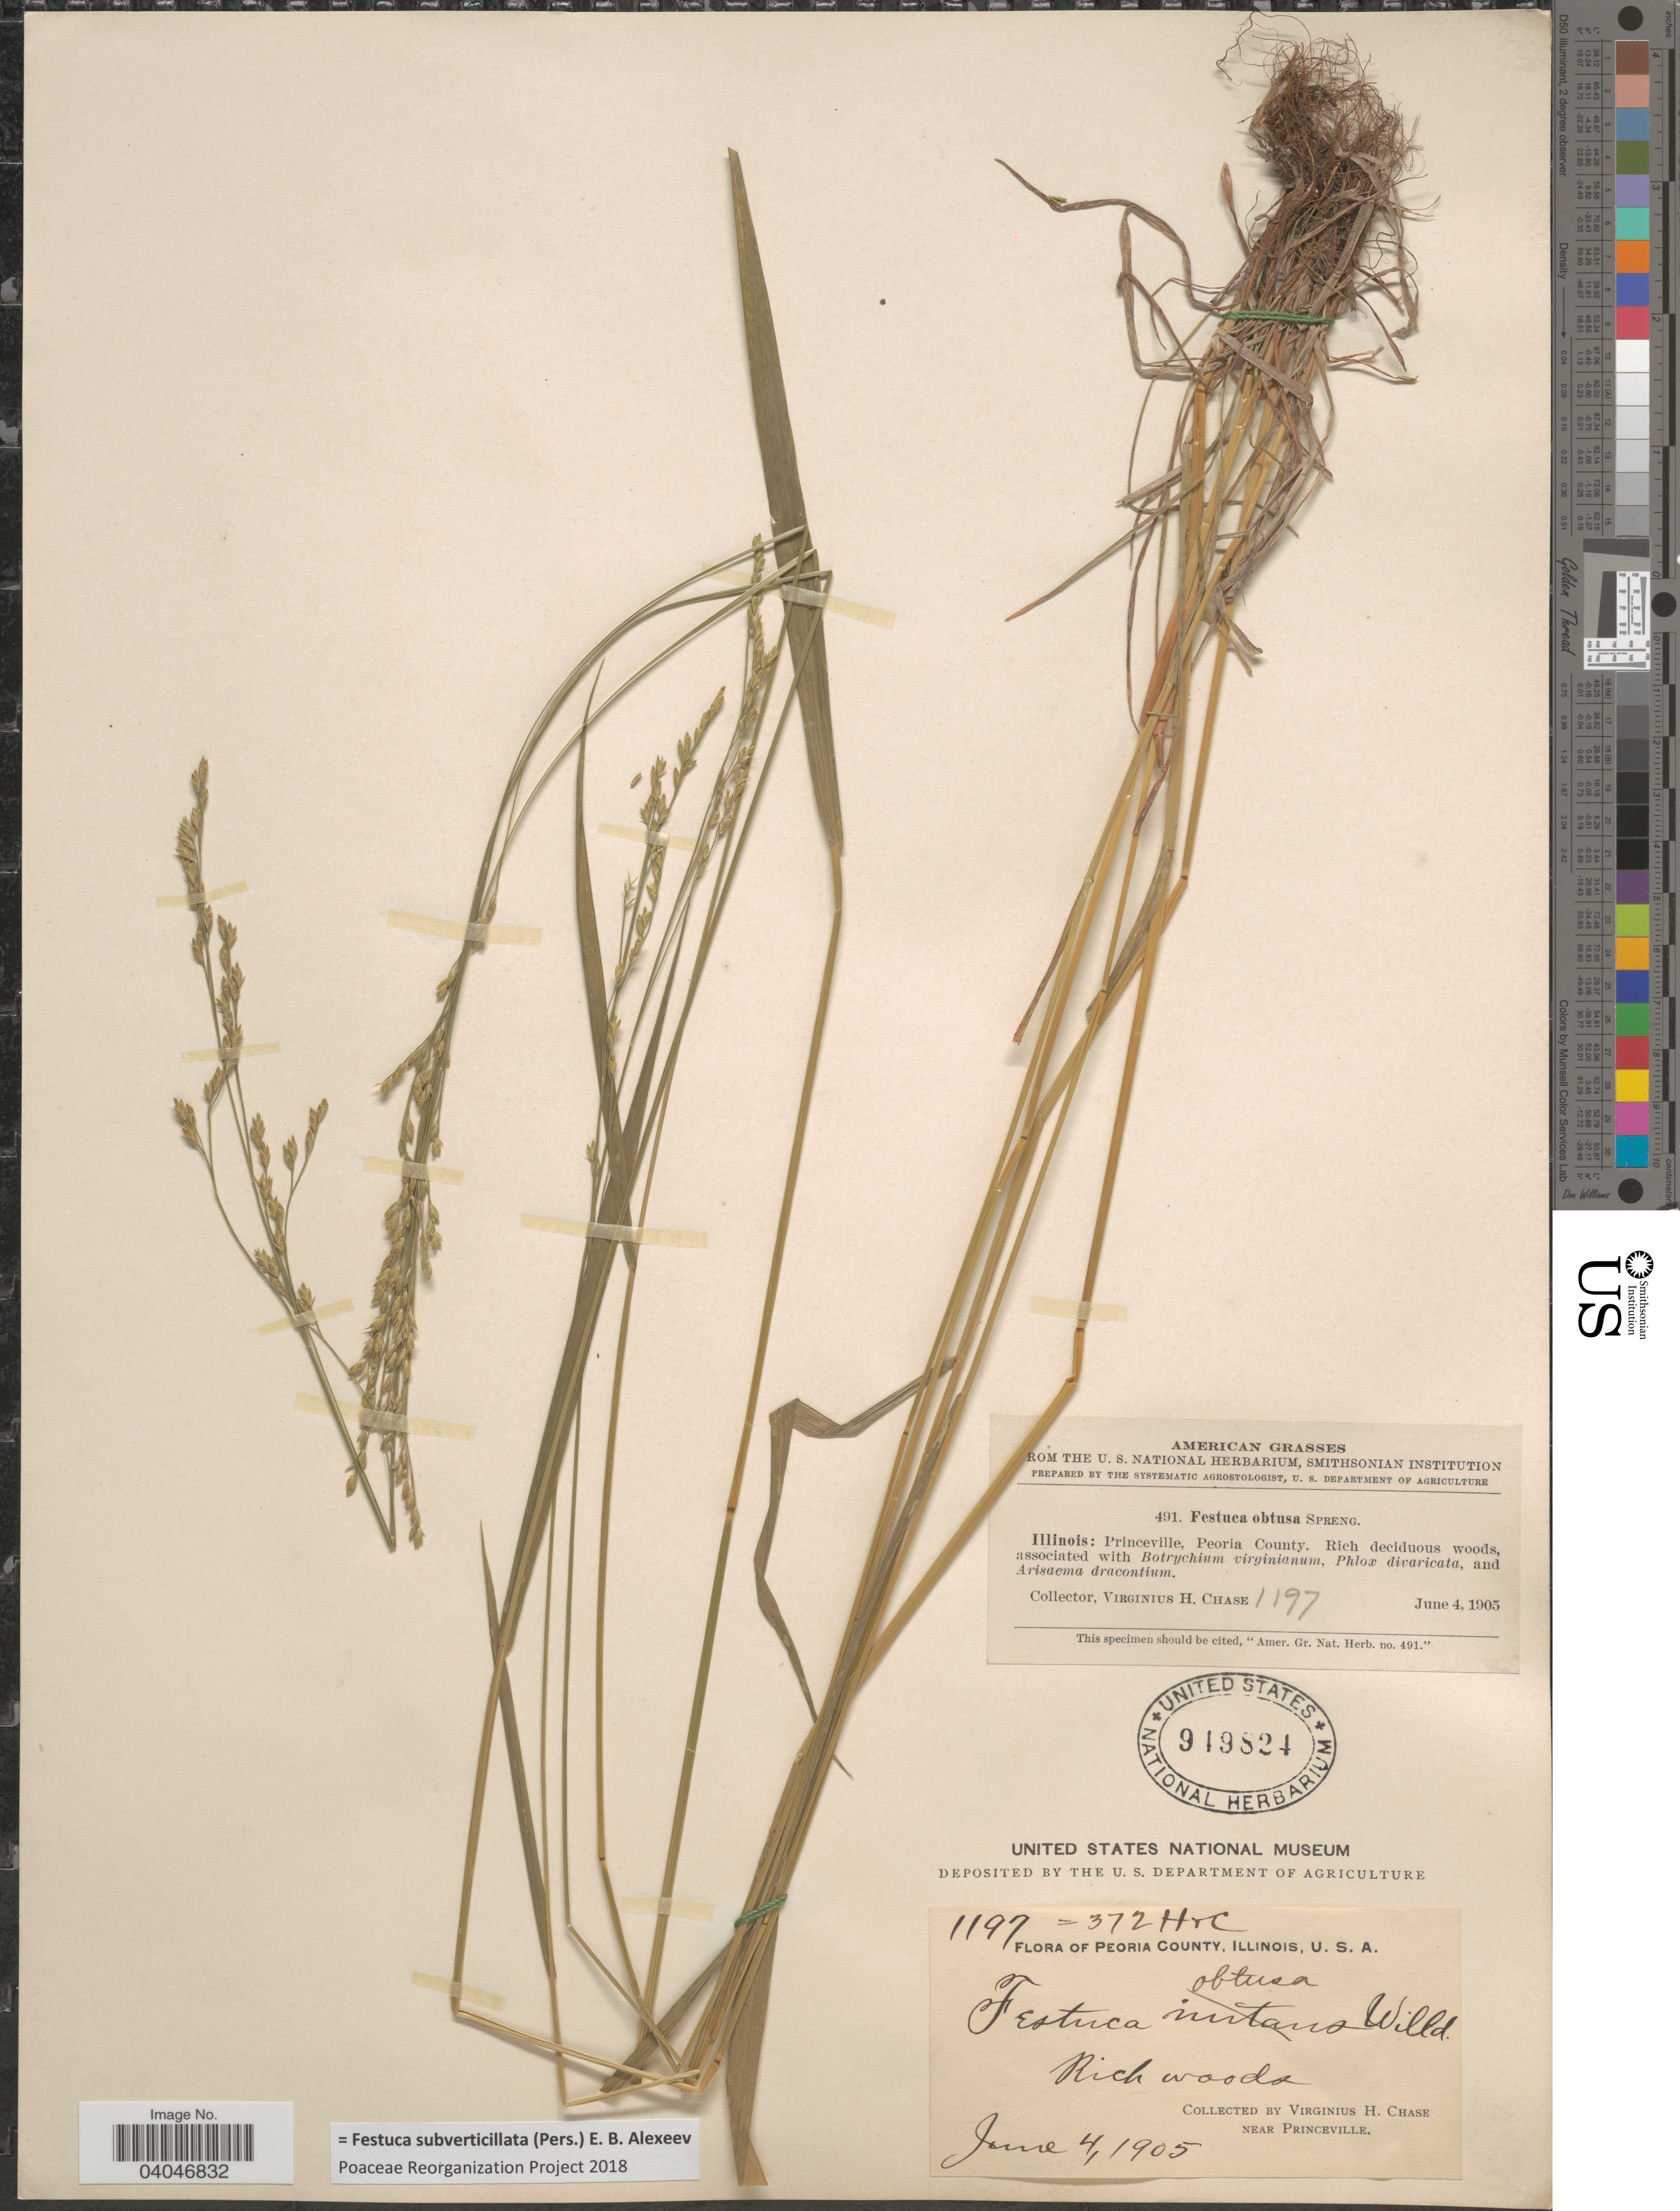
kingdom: Plantae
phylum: Tracheophyta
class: Liliopsida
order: Poales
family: Poaceae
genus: Festuca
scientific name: Festuca subverticillata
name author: (Pers.) E.B. Alexeev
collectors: V. H. Chase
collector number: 1197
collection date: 1905-06-04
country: United States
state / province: Illinois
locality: Near Princeville, Peoria County.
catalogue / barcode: US 949824